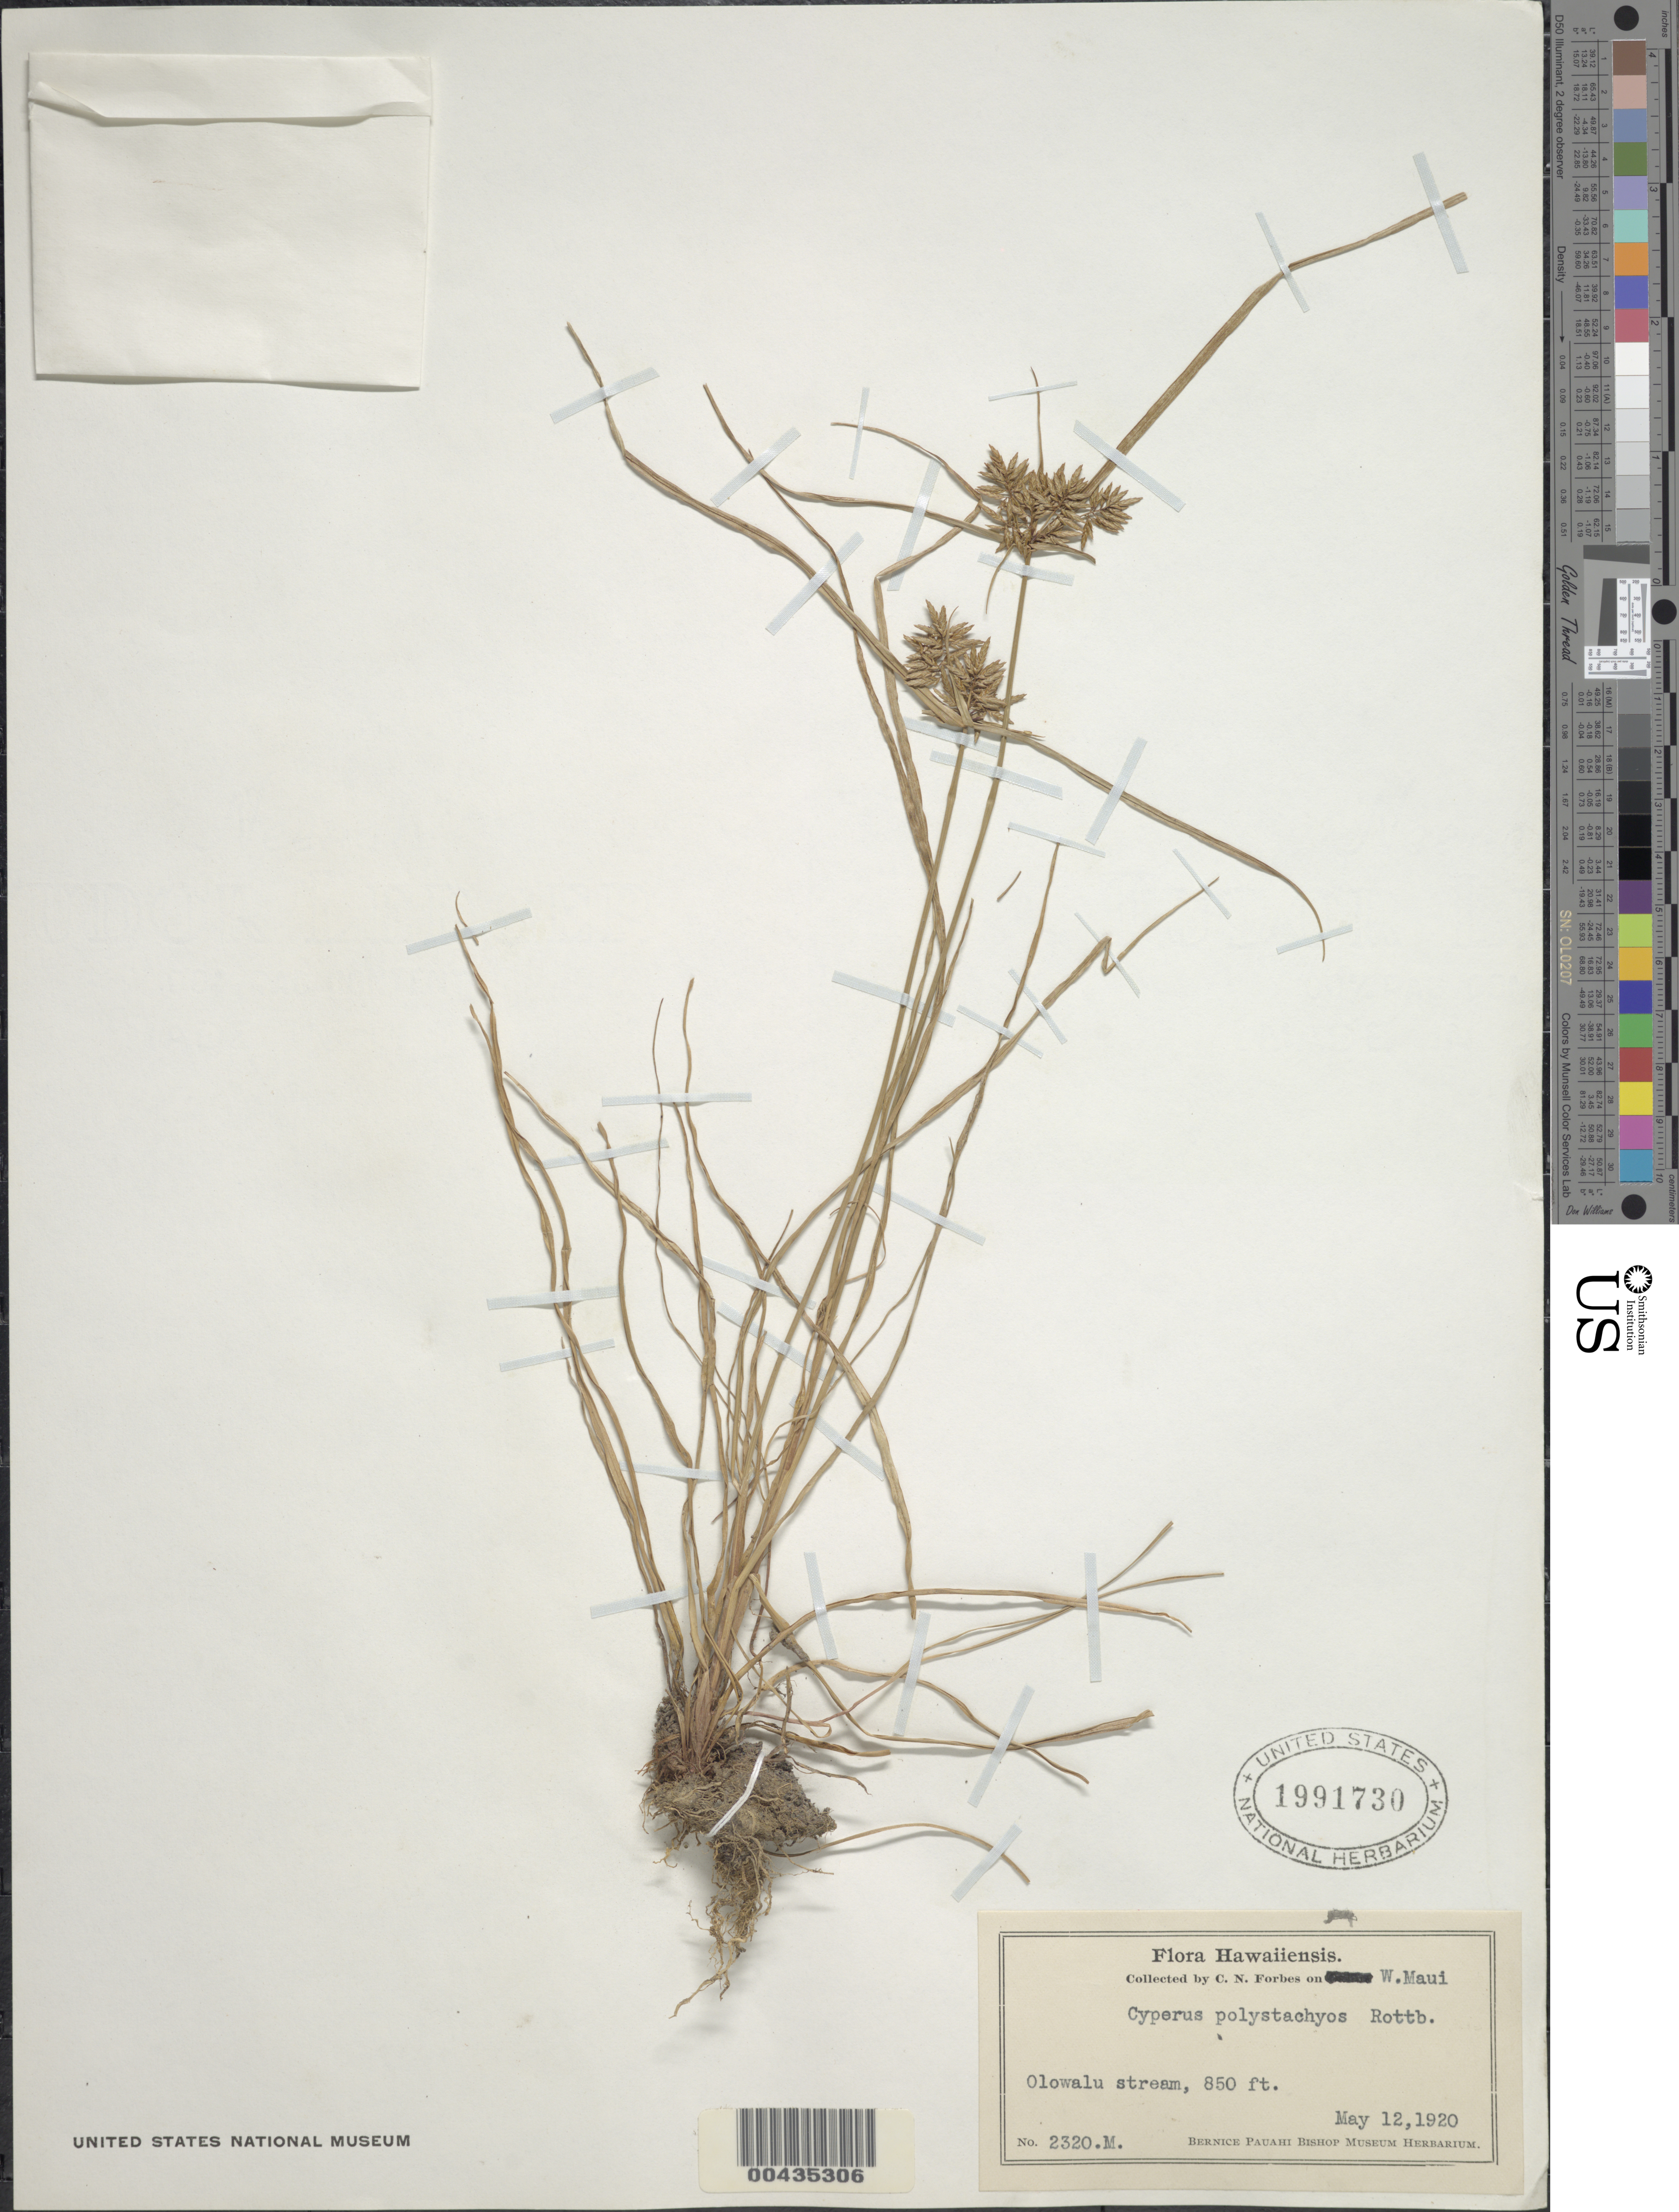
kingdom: Plantae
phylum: Tracheophyta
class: Liliopsida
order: Poales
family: Cyperaceae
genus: Cyperus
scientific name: Cyperus polystachyos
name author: Rottb.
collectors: C. N. Forbes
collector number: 2320.M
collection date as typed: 12 May 1920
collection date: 1920-05-12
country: United States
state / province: Hawaii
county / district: Maui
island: Maui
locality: Olowalu Stream, W Maui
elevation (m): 259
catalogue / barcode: US 1991730